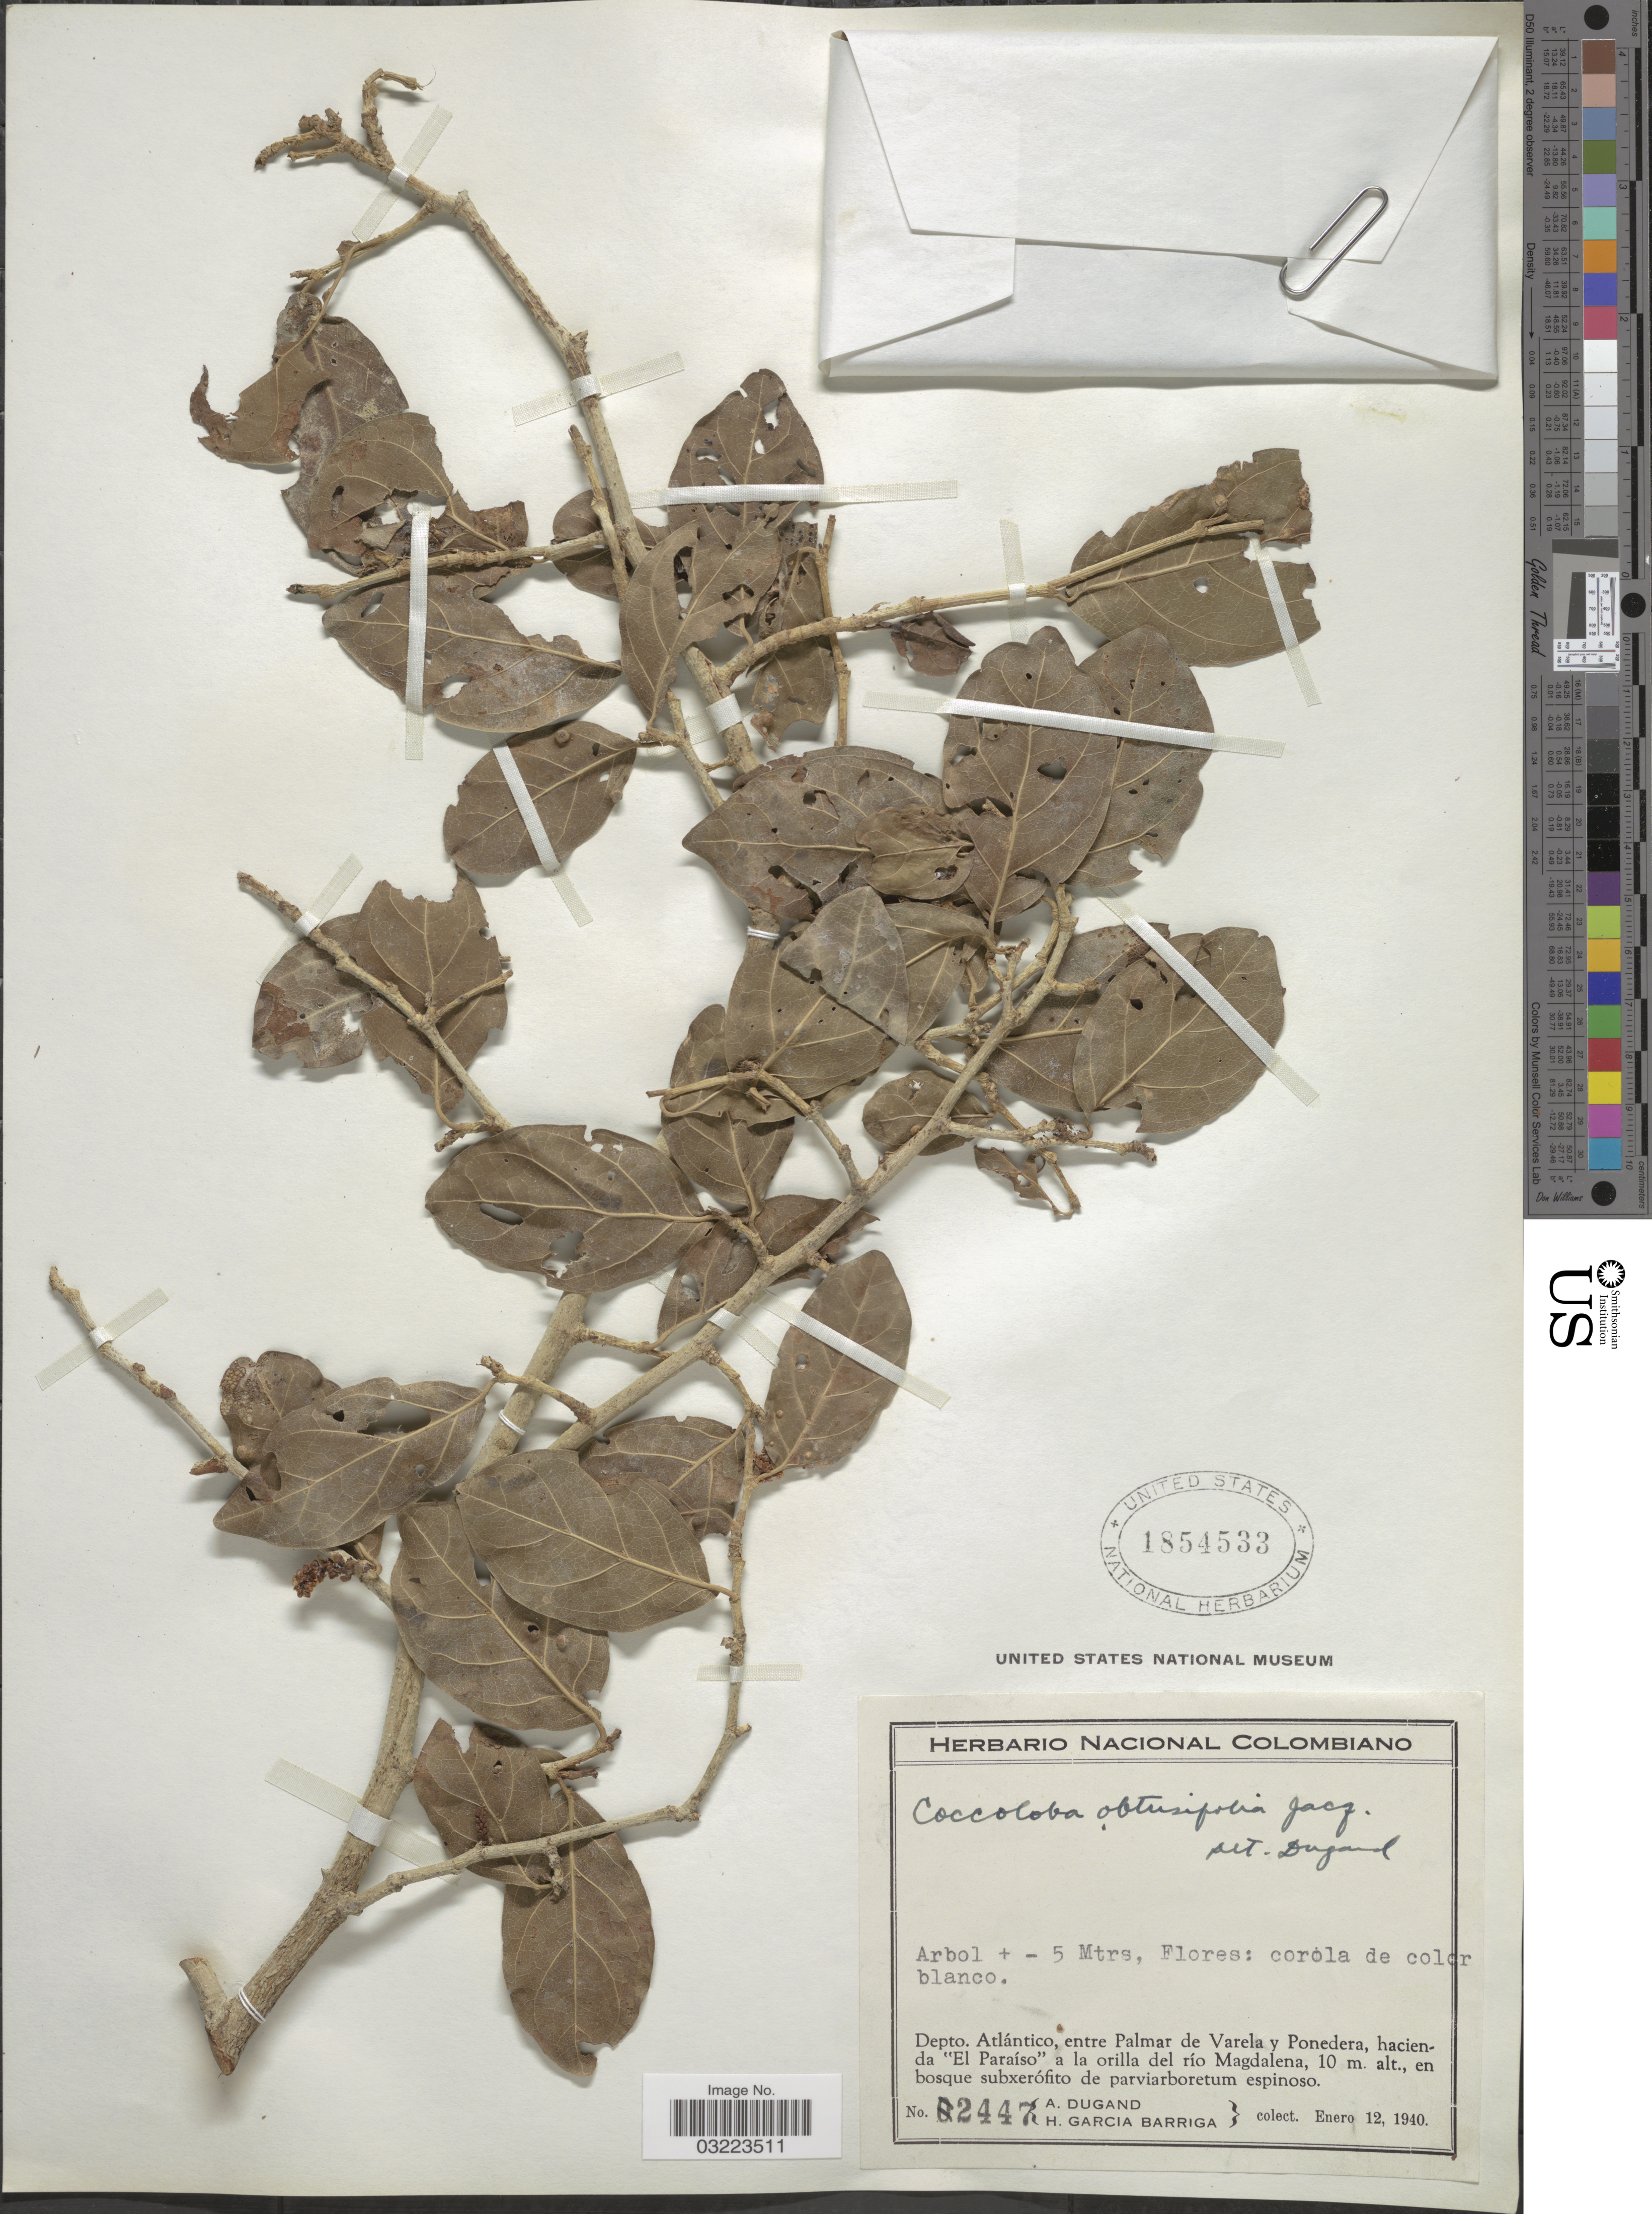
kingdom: Plantae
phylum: Tracheophyta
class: Magnoliopsida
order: Caryophyllales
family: Polygonaceae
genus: Coccoloba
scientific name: Coccoloba obtusifolia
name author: Jacq.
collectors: A. Dugand & H. García Barriga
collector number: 2447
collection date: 1940-01-12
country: Colombia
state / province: Atlántico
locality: Depto. Atlántico, entre Palmar de Varela y Ponedera, hacienda "El Paraíso", a la orilla del río Magdalena.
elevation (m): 10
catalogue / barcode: US 1854533